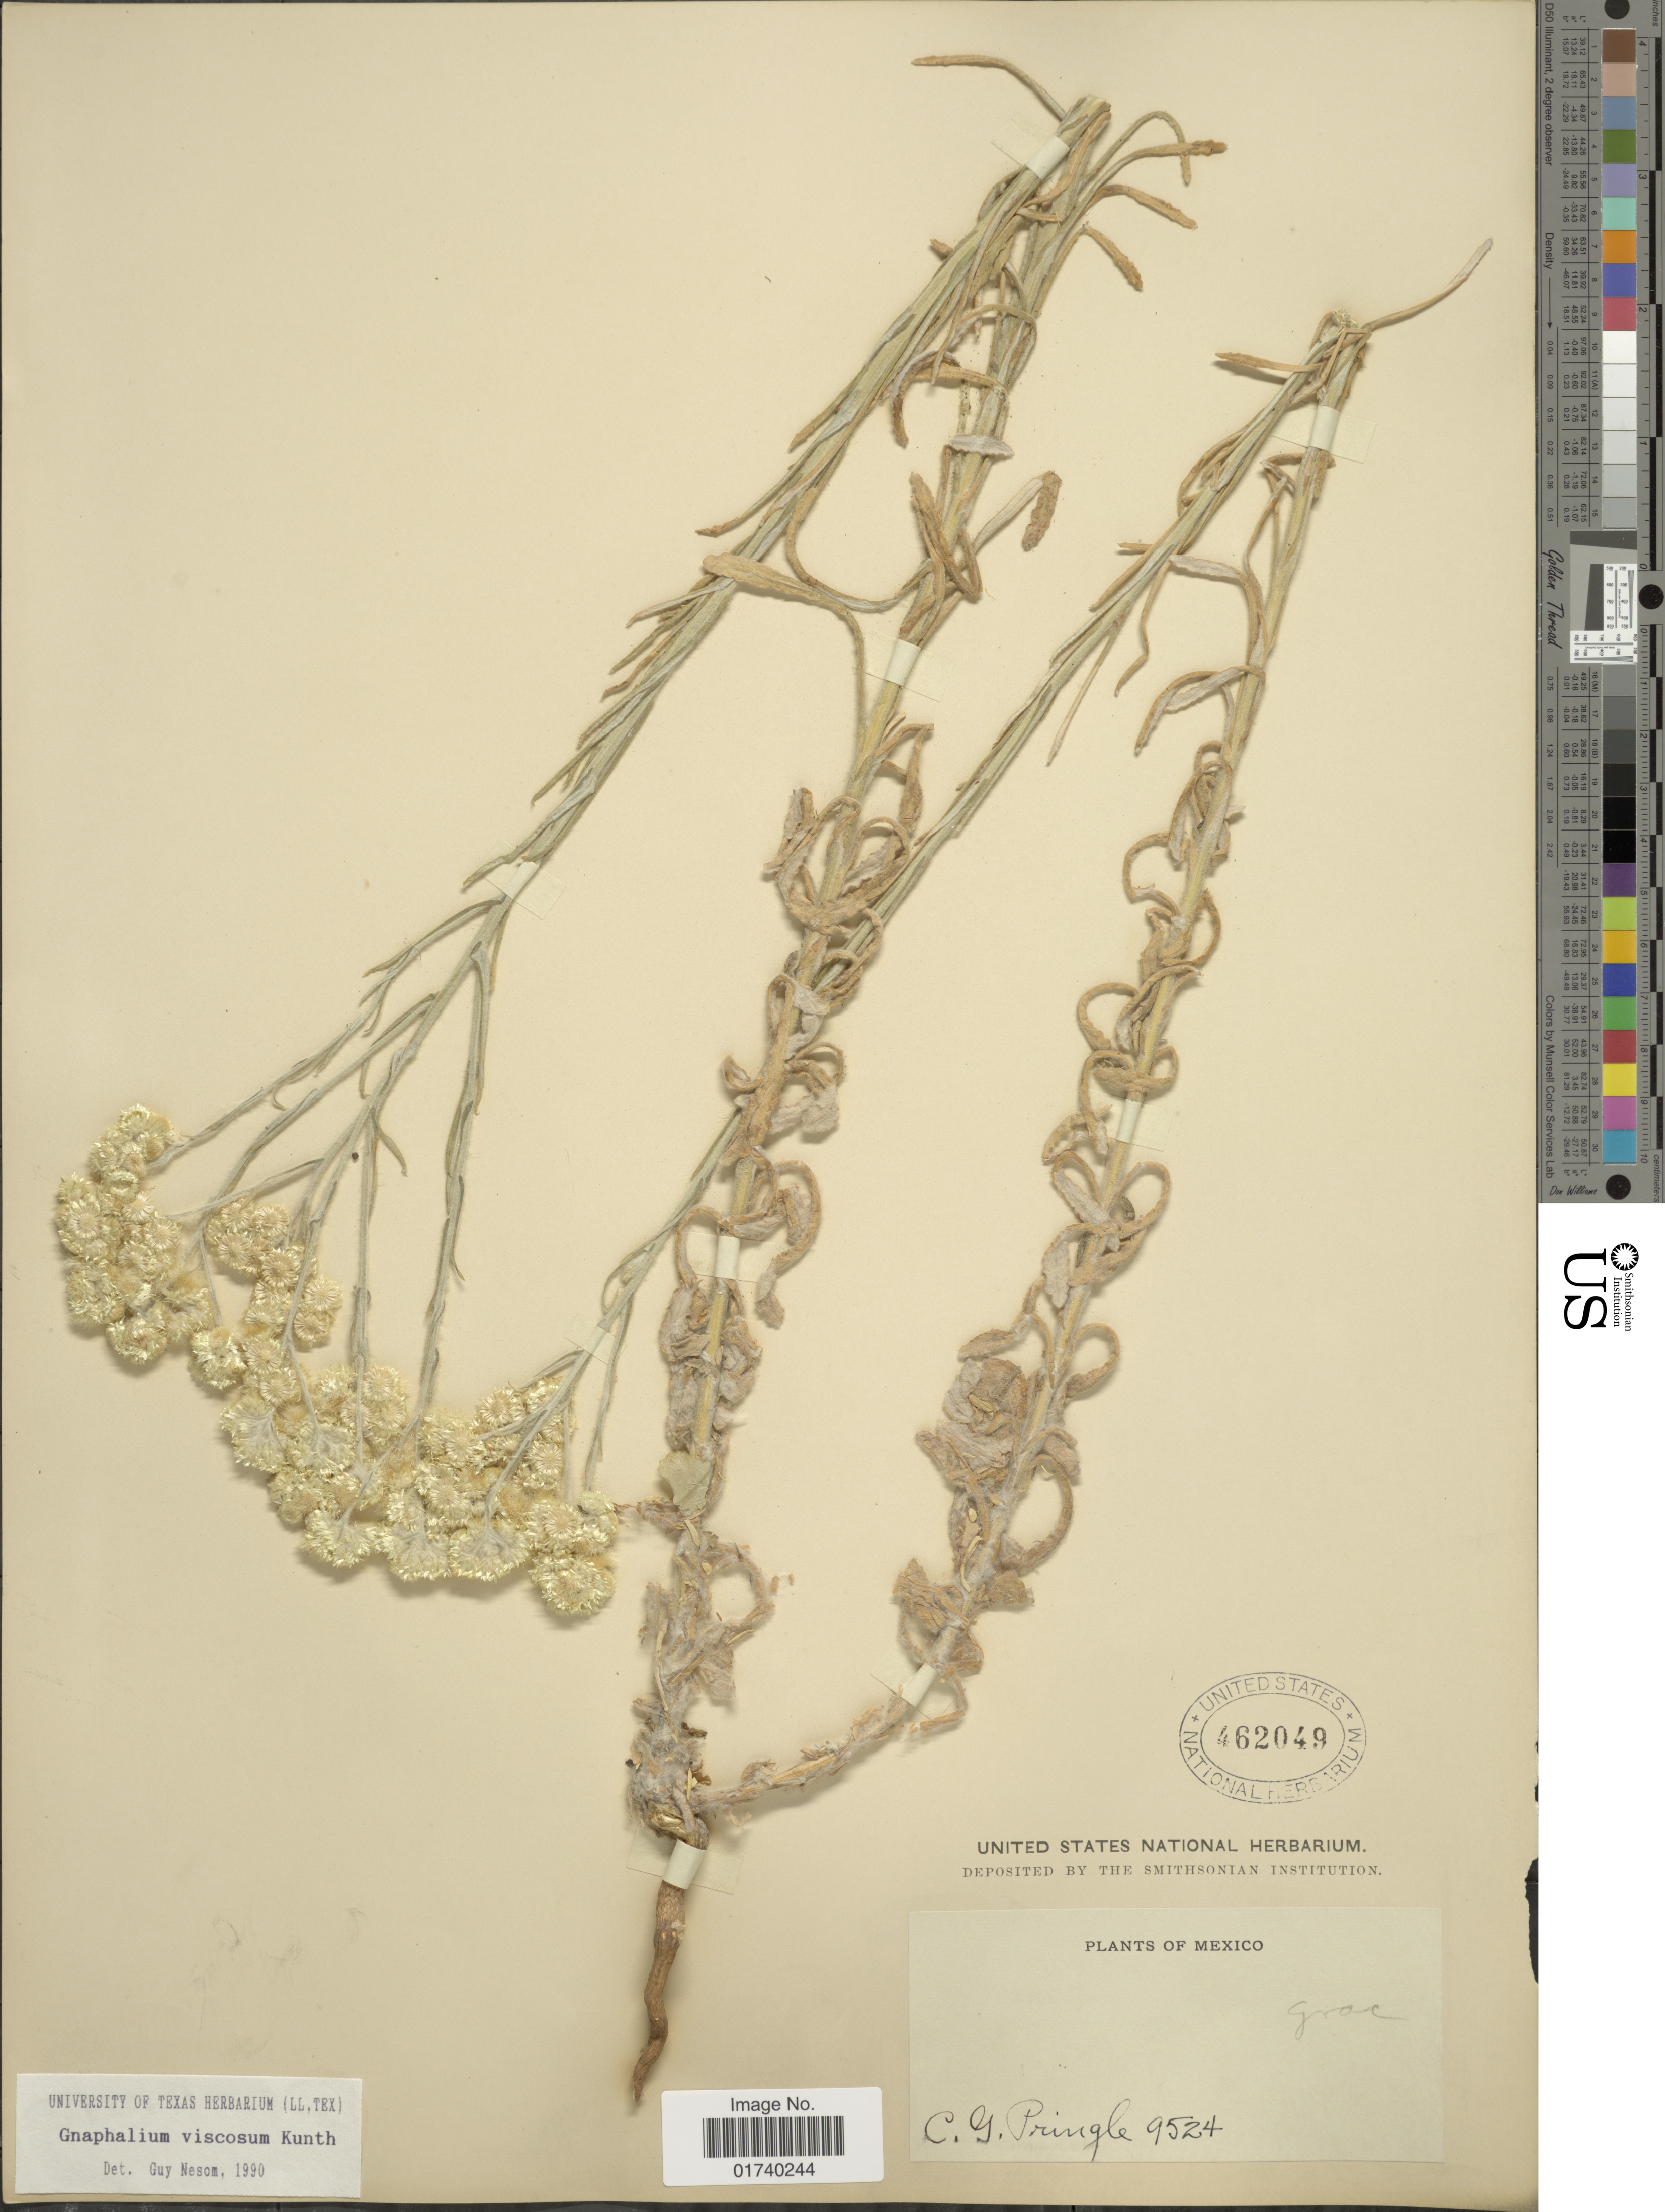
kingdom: Plantae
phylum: Tracheophyta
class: Magnoliopsida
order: Asterales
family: Asteraceae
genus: Pseudognaphalium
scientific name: Pseudognaphalium viscosum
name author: (Kunth) Anderb.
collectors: C. G. Pringle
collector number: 9524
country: Mexico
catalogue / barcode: US 462049